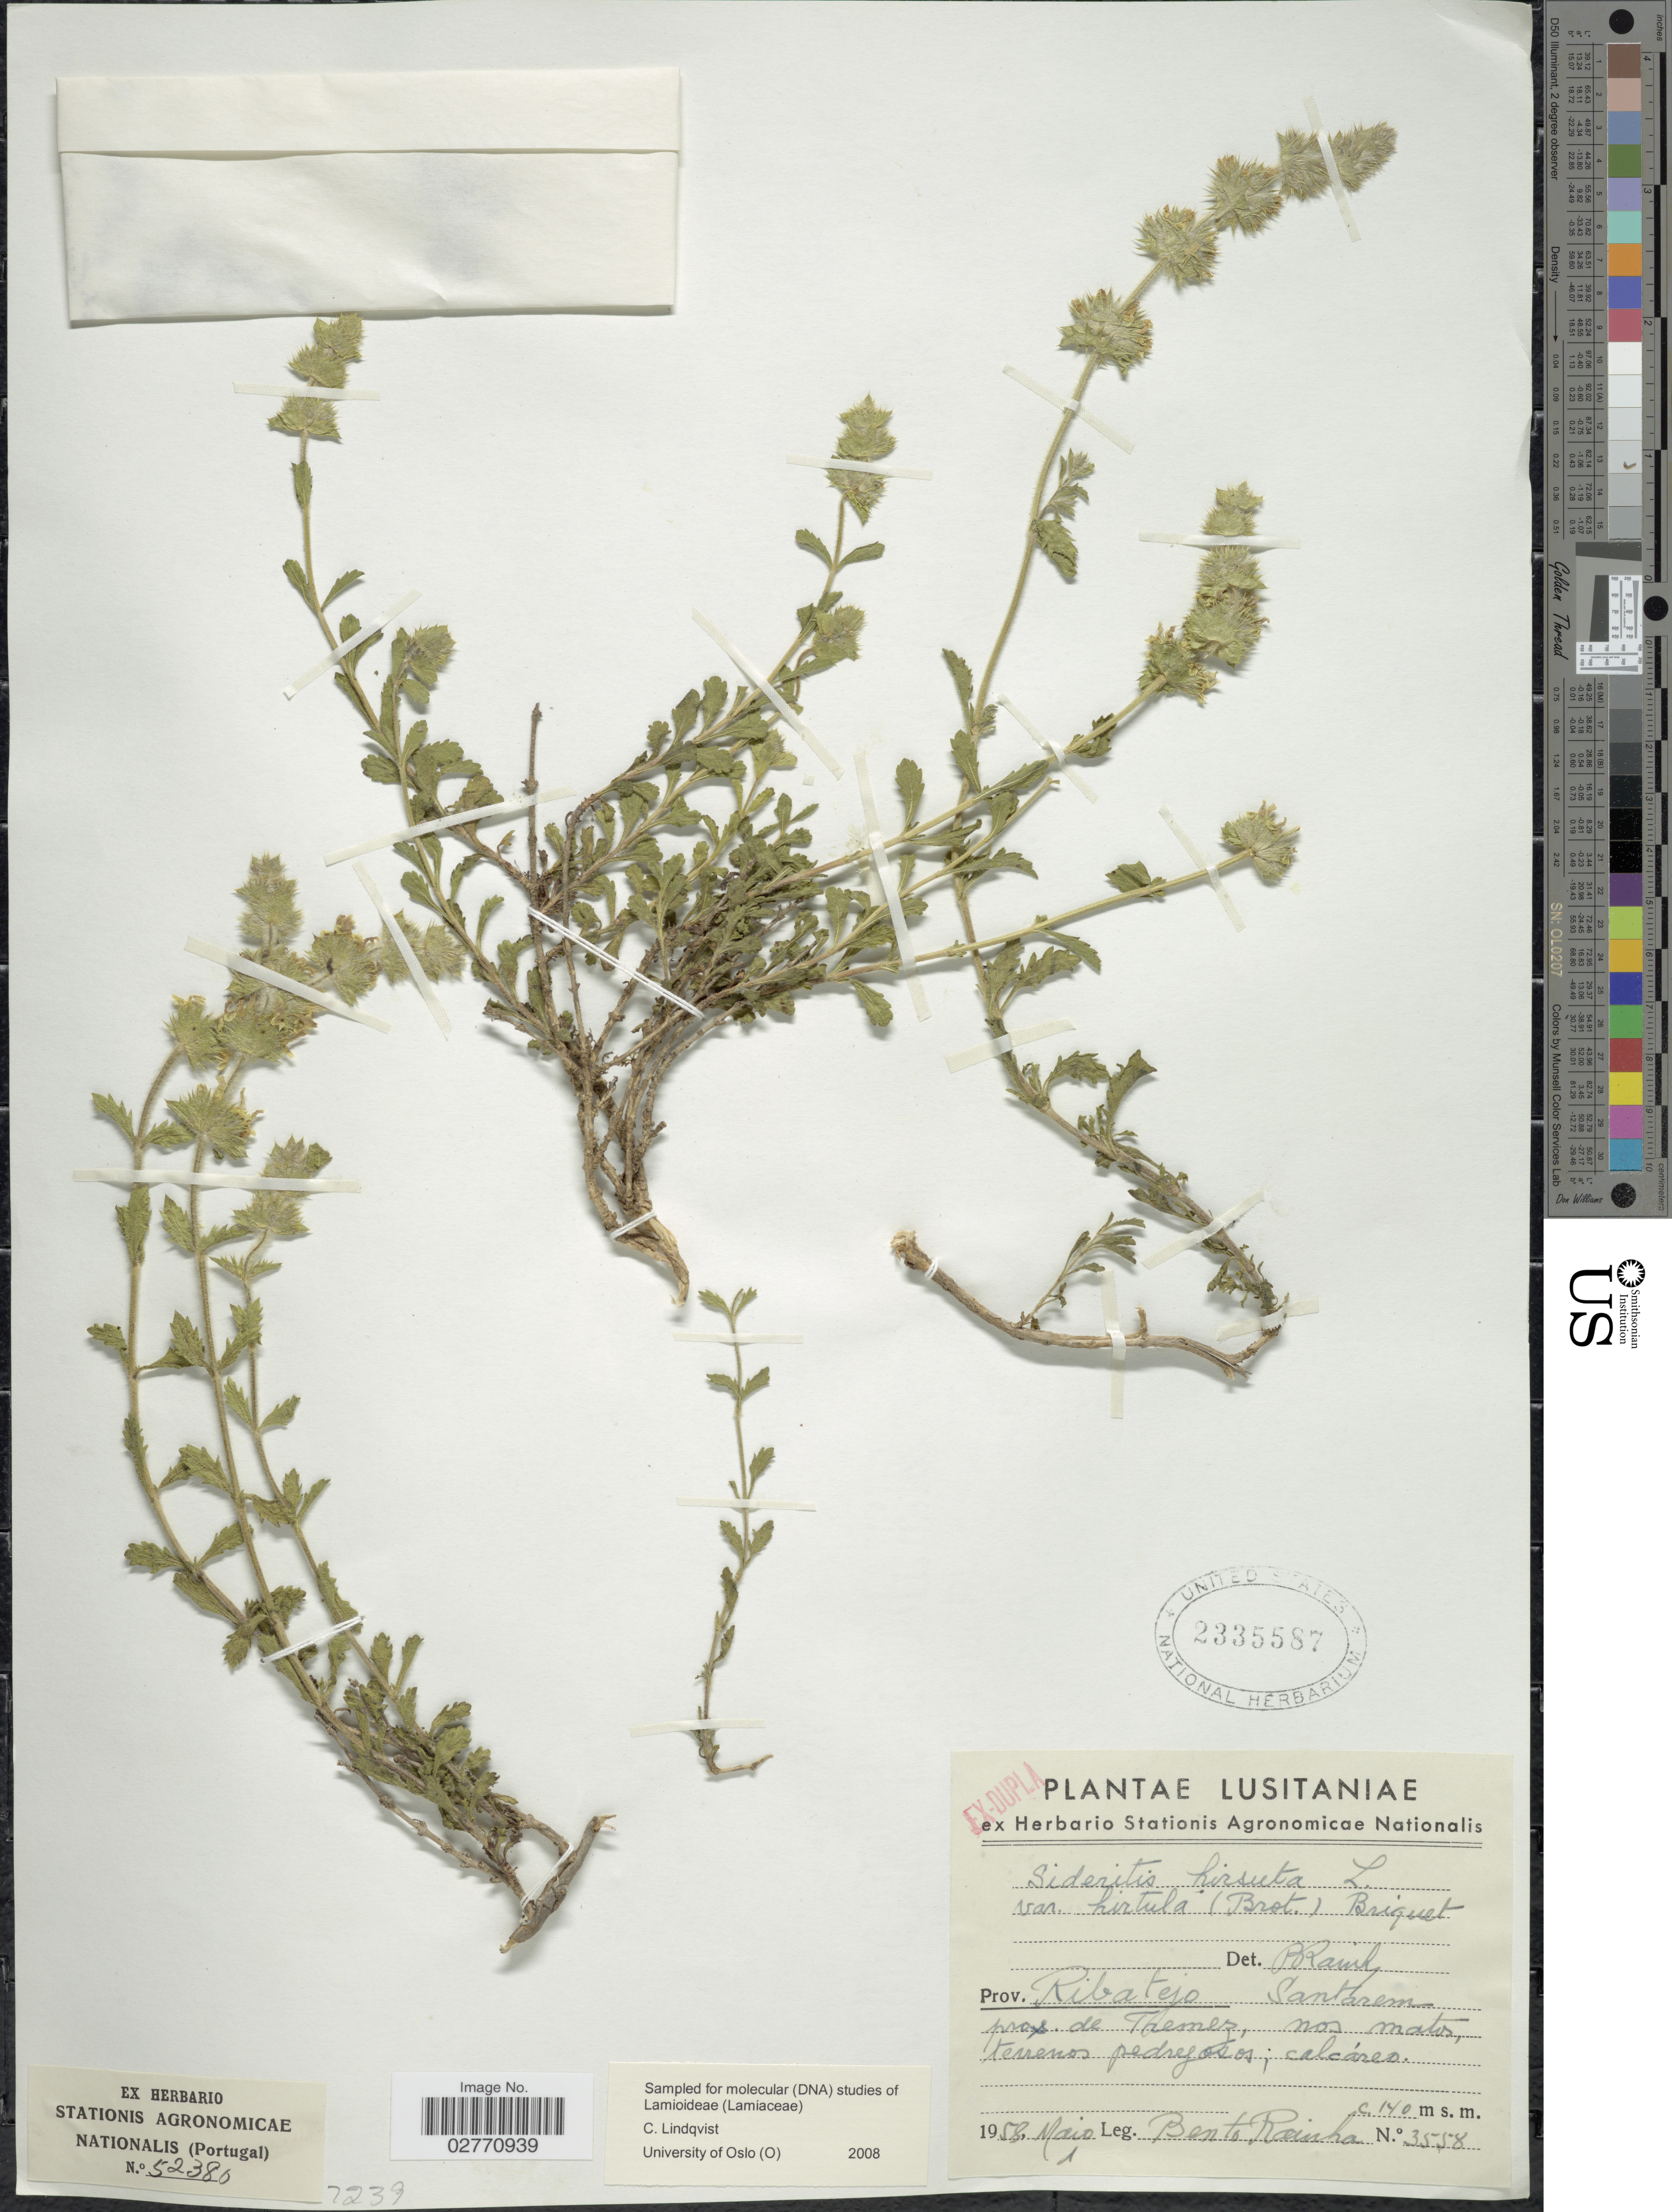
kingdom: Plantae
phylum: Tracheophyta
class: Magnoliopsida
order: Lamiales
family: Lamiaceae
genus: Sideritis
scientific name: Sideritis hirsuta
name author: L.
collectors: B. Rainha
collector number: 3558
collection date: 1958-05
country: Portugal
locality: Prov. Ribatejo. Santarem pros de Tremes, nos matos terrenos pedregosos; calcáres.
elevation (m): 140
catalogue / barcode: US 2335587